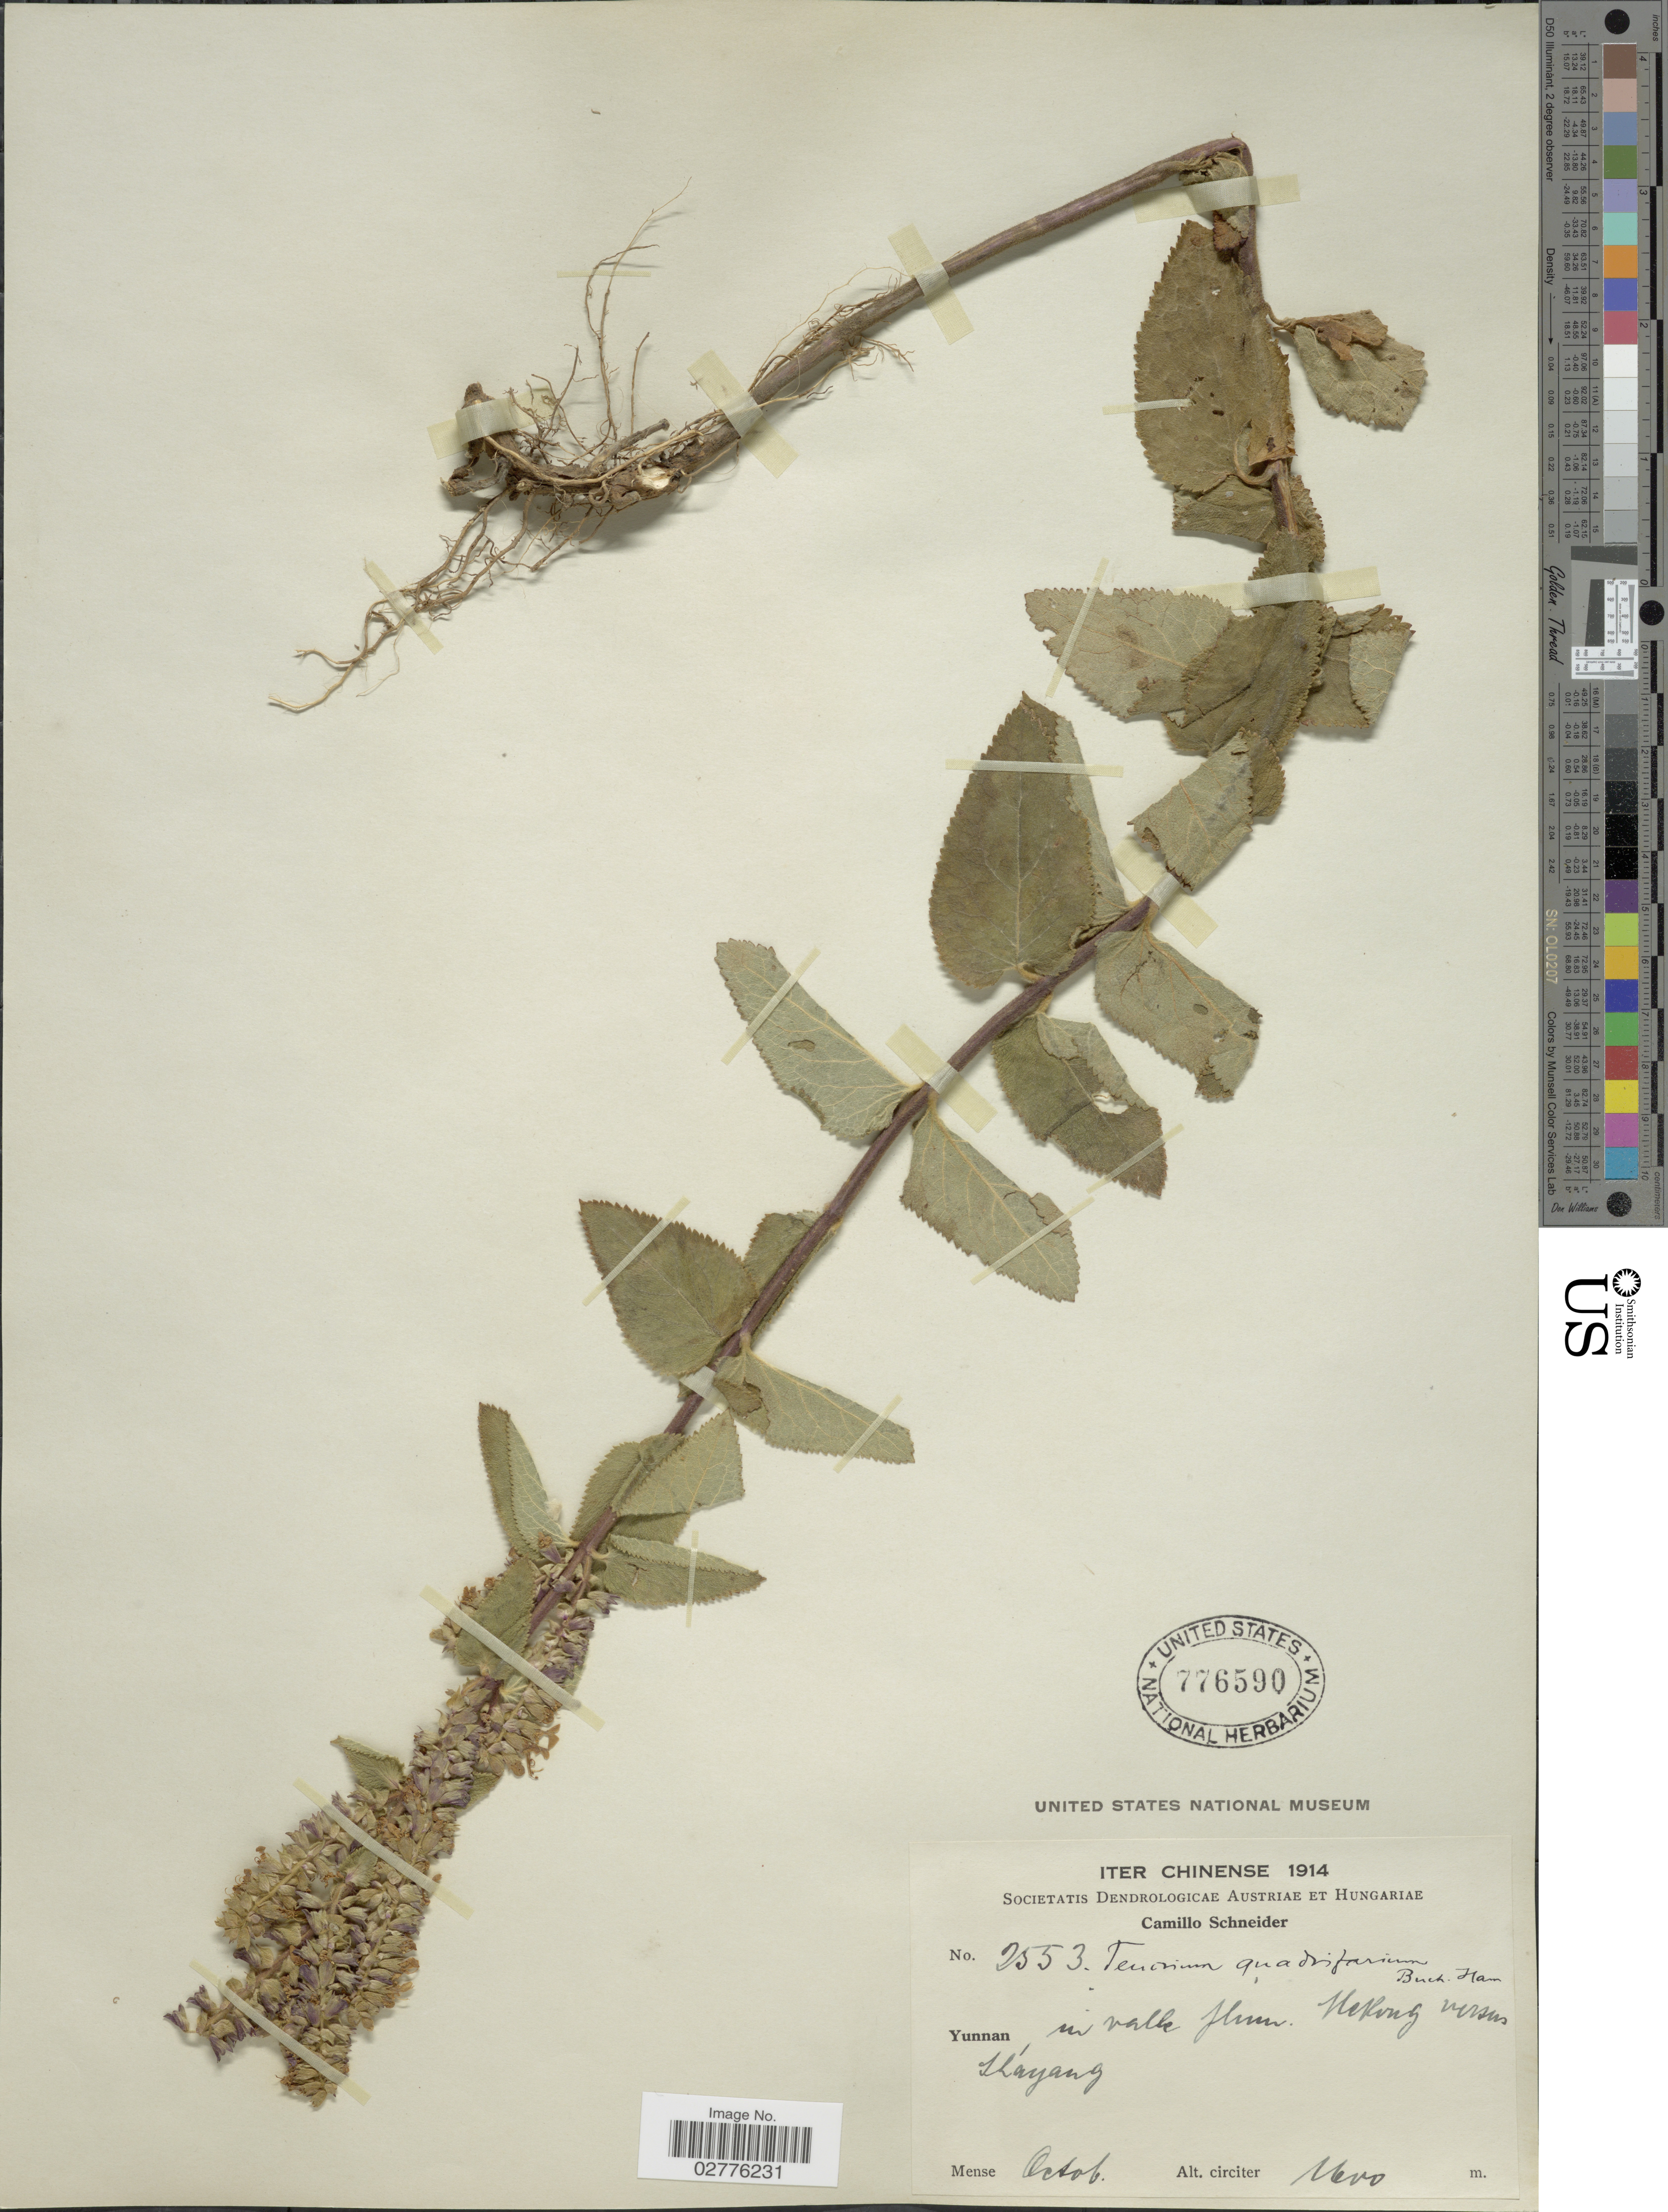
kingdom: Plantae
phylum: Tracheophyta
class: Magnoliopsida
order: Lamiales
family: Lamiaceae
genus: Teucrium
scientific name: Teucrium quadrifarium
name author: Buch.-Ham. ex D. Don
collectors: C. K. Schneider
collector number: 2553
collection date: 1914-10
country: China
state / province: Yunnan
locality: In valle flum. Mekong versus Shayang [interpreted]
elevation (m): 1600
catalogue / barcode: US 776590